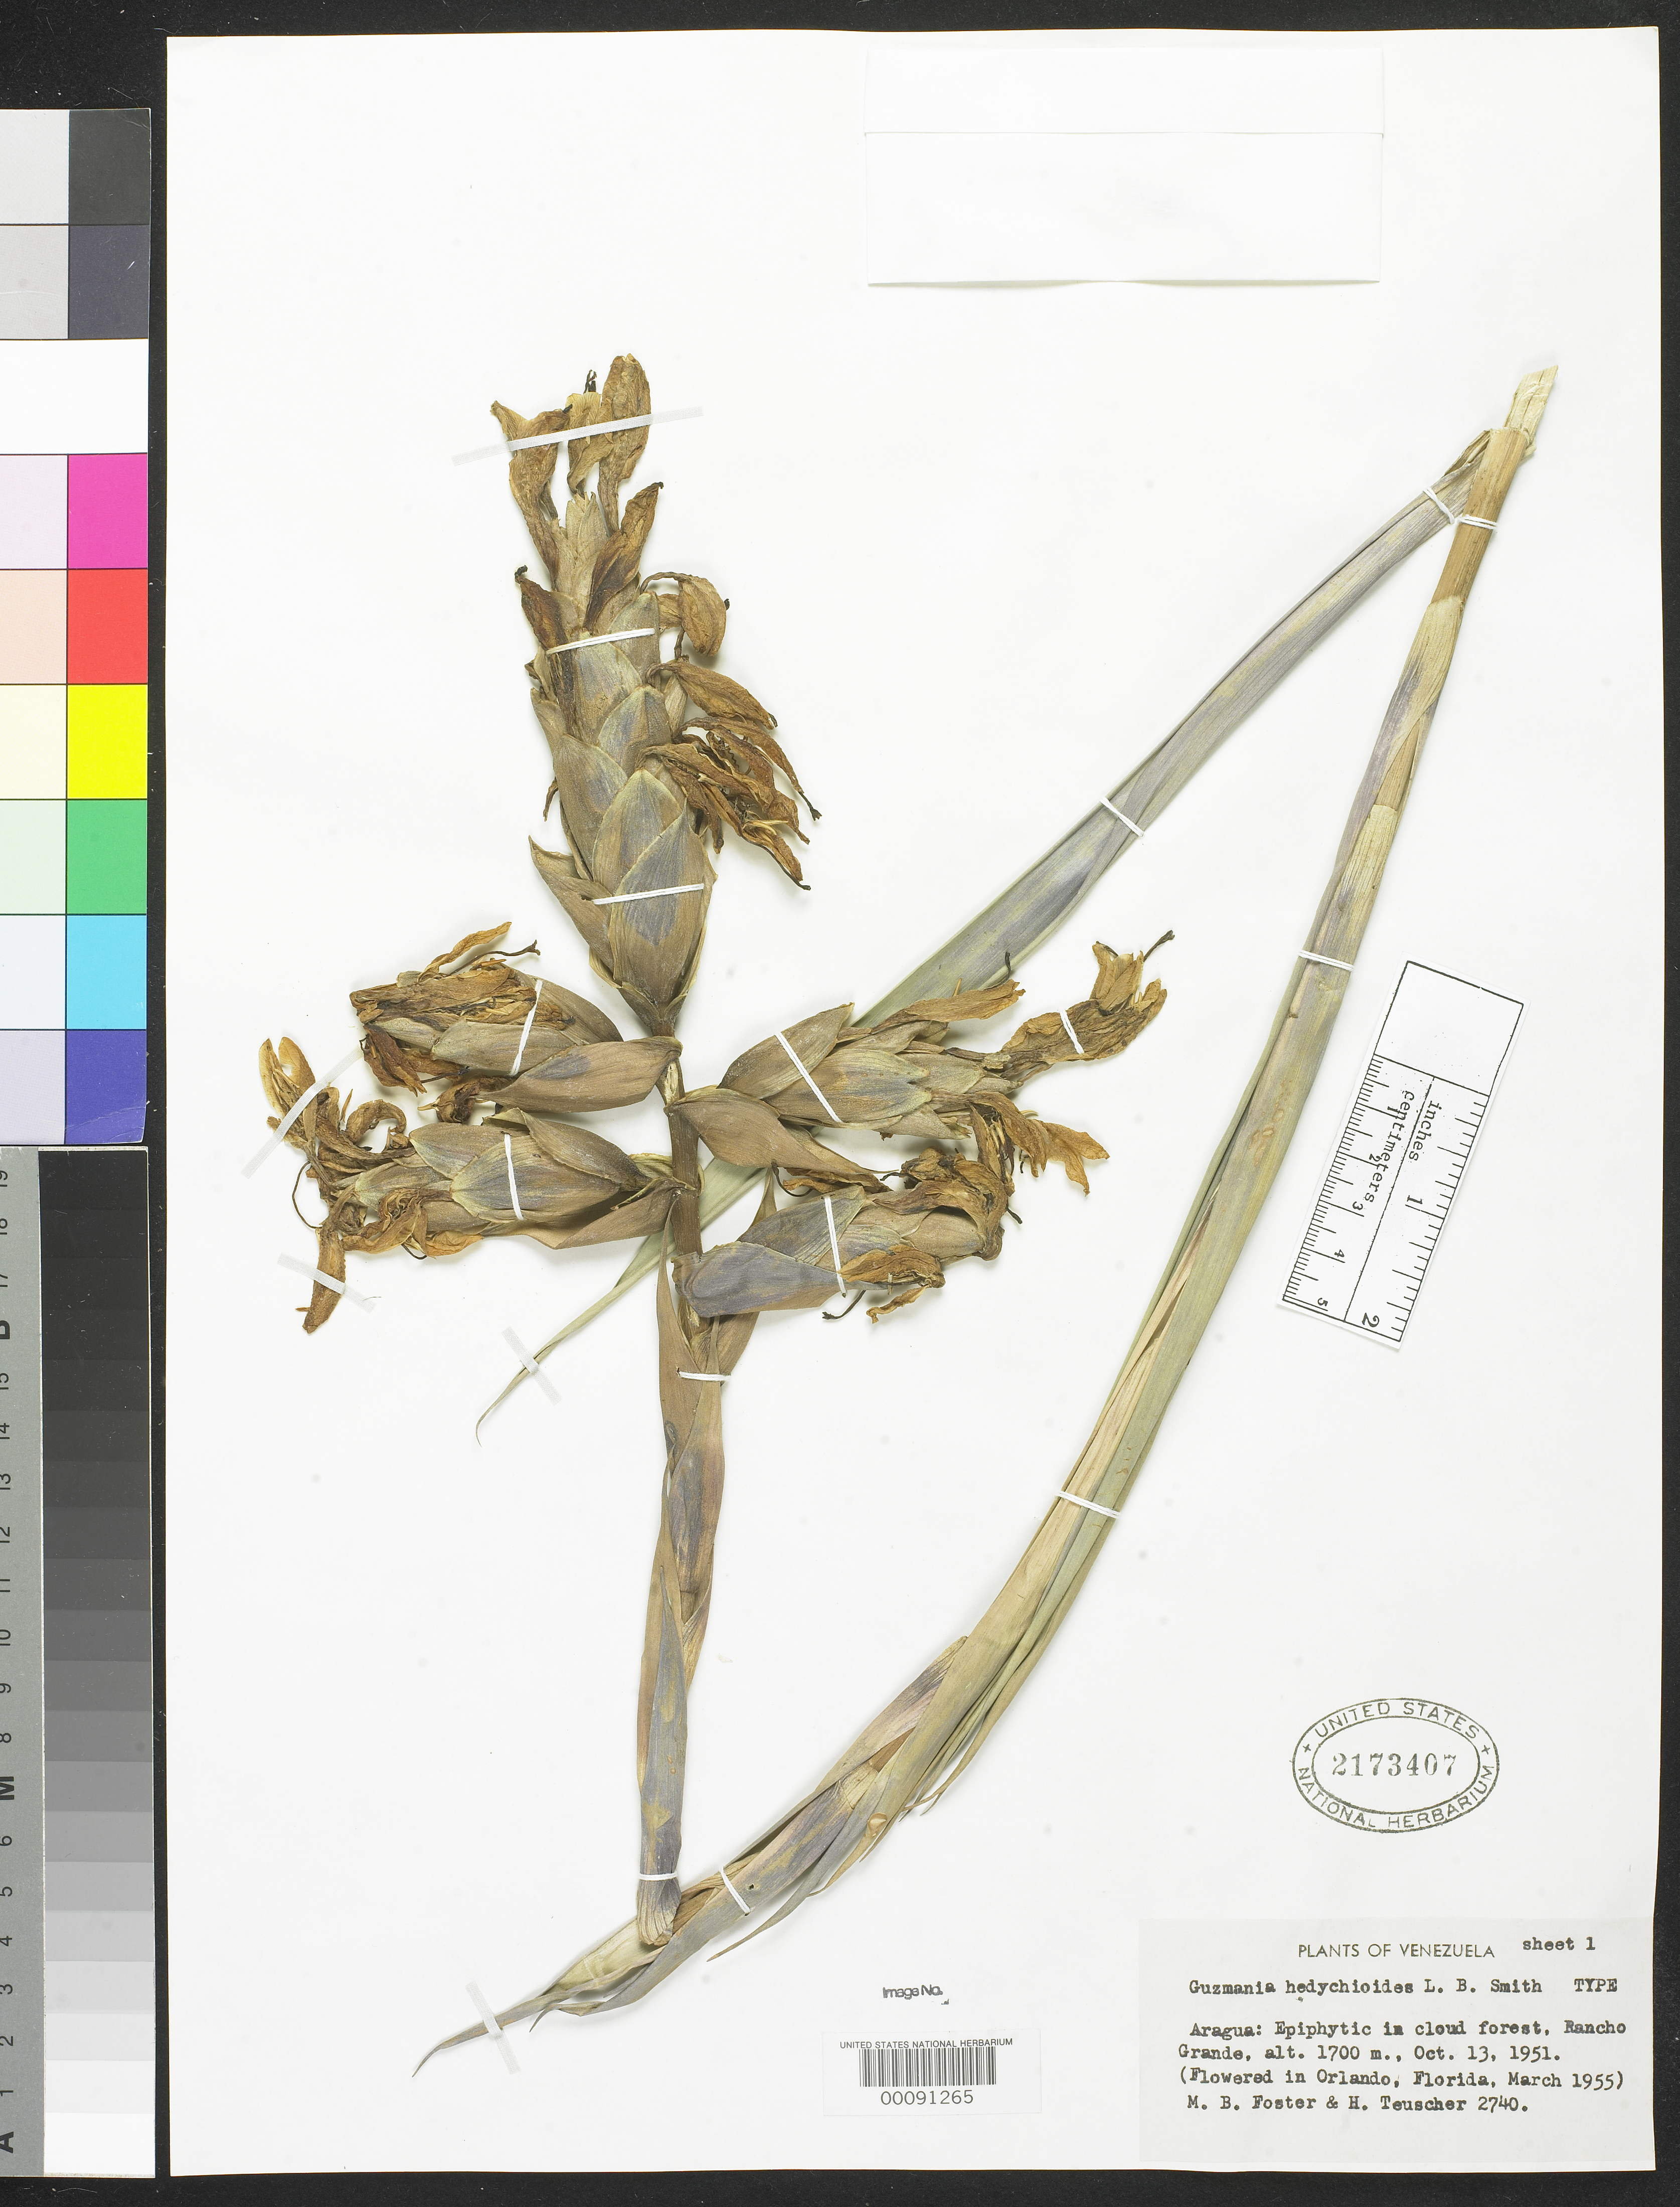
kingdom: Plantae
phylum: Tracheophyta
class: Liliopsida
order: Poales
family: Bromeliaceae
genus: Guzmania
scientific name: Guzmania hedychioides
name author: L.B. Sm.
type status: Holotype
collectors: M. B. Foster & H. Teuscher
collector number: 2740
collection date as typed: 13 Oct 1951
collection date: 1951-10-13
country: Venezuela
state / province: Aragua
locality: Rancho Grande.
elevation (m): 1700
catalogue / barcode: US 2173407